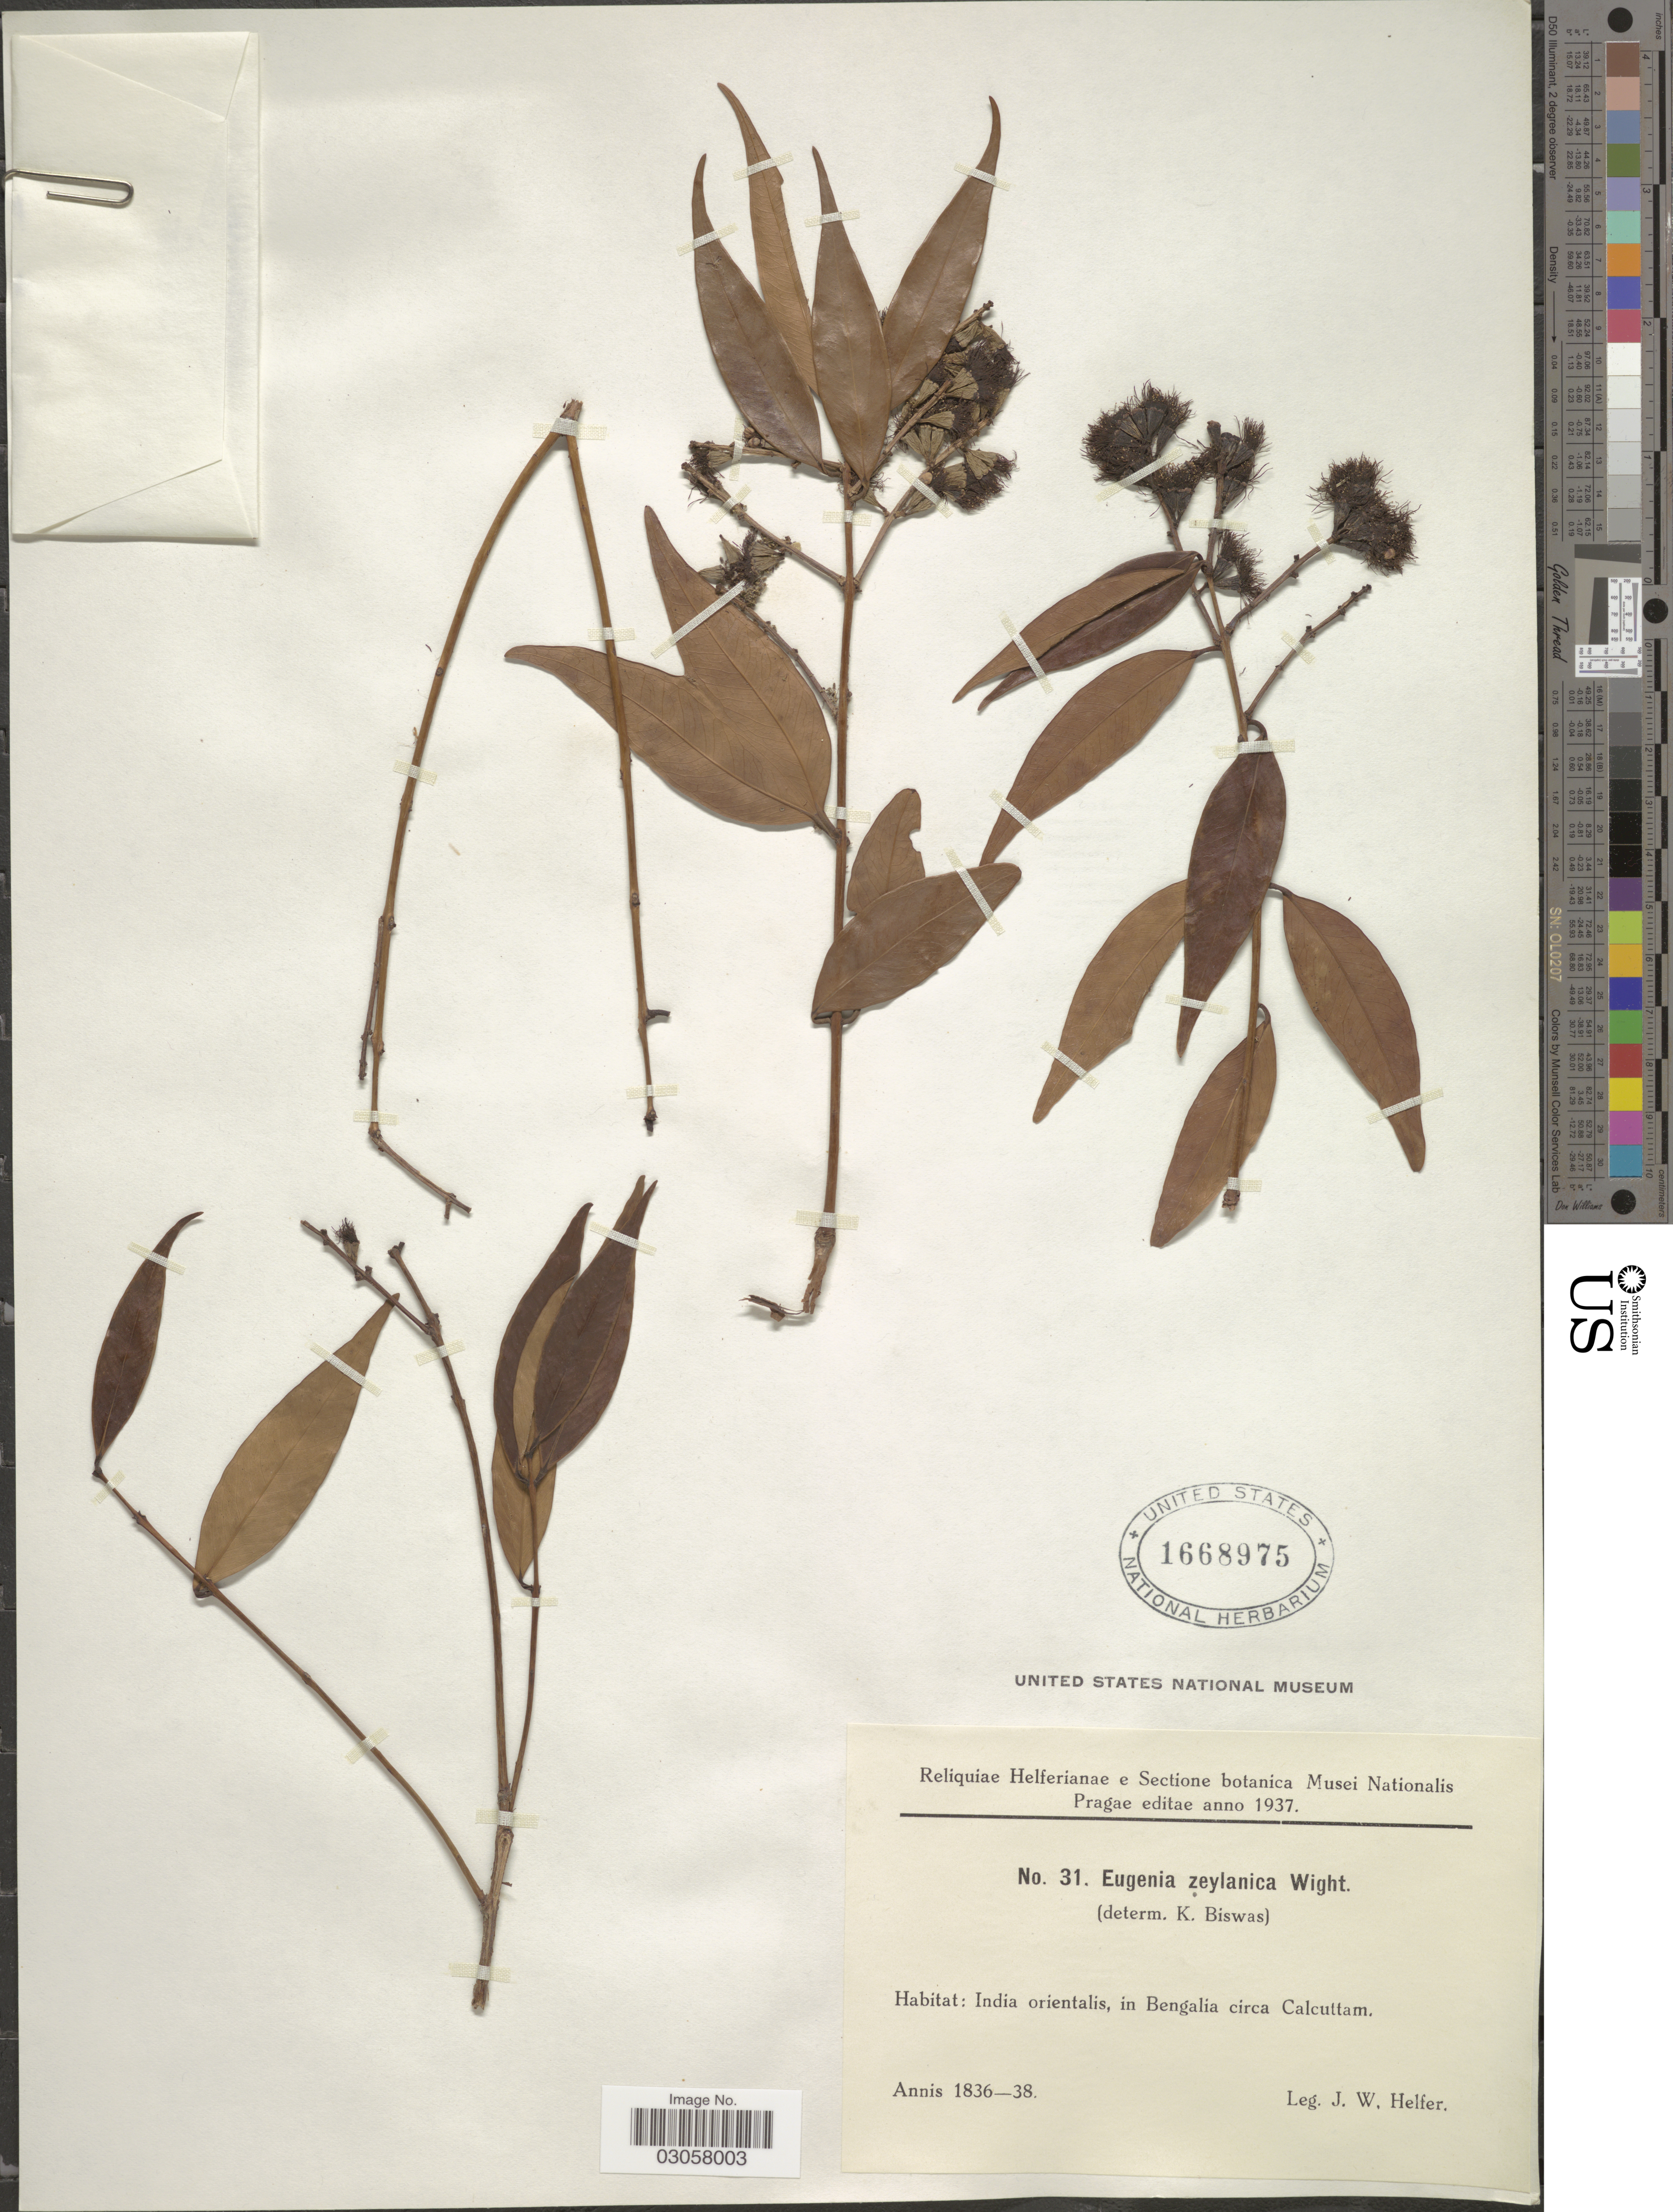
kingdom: Plantae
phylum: Tracheophyta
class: Magnoliopsida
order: Myrtales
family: Myrtaceae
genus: Syzygium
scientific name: Syzygium zeylanicum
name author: (L.) DC.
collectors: J. W. Helfer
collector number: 31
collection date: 1836/1838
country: India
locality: India orientalis, in Bengalia circa Calcuttam.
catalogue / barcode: US 1668975